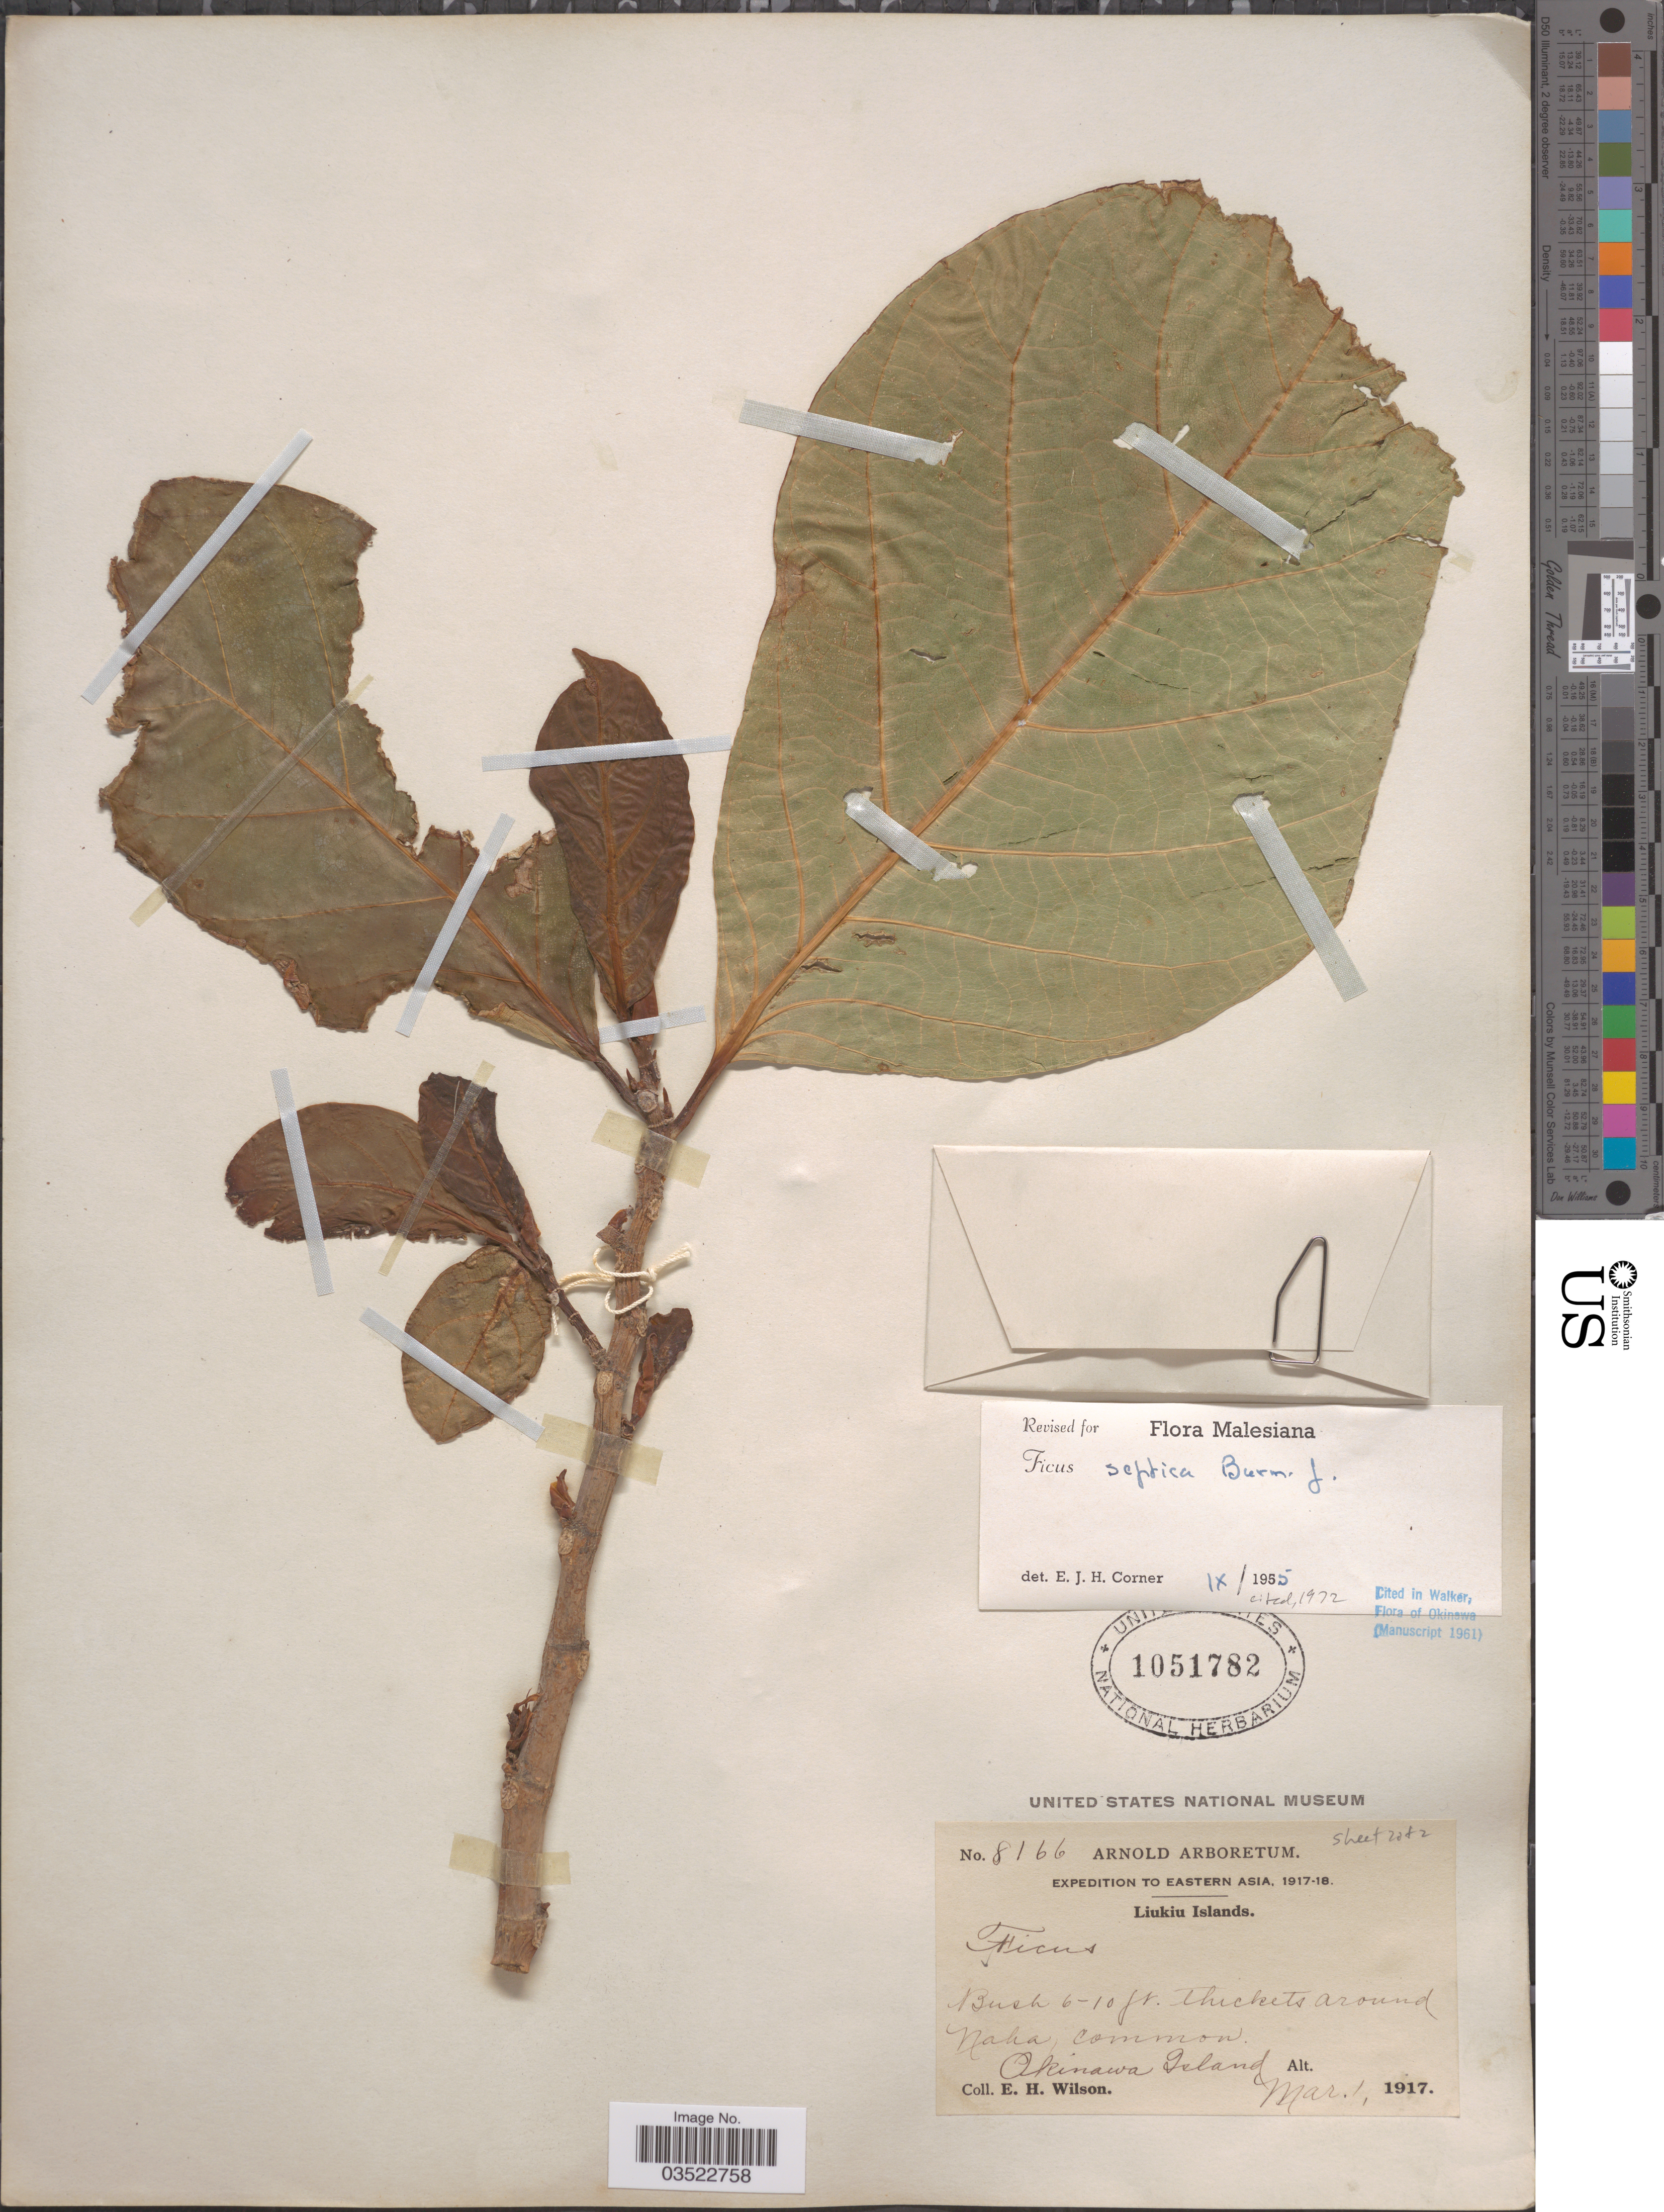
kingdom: Plantae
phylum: Tracheophyta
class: Magnoliopsida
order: Rosales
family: Moraceae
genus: Ficus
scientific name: Ficus septica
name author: Burm. f.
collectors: E. Wilson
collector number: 8166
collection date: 1917-03-01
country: Japan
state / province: Okinawa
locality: Expedition to Eastern Asia, 1917-18. Liukiu Islands. Around Naha. Okinawa Island.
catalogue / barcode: US 1051782